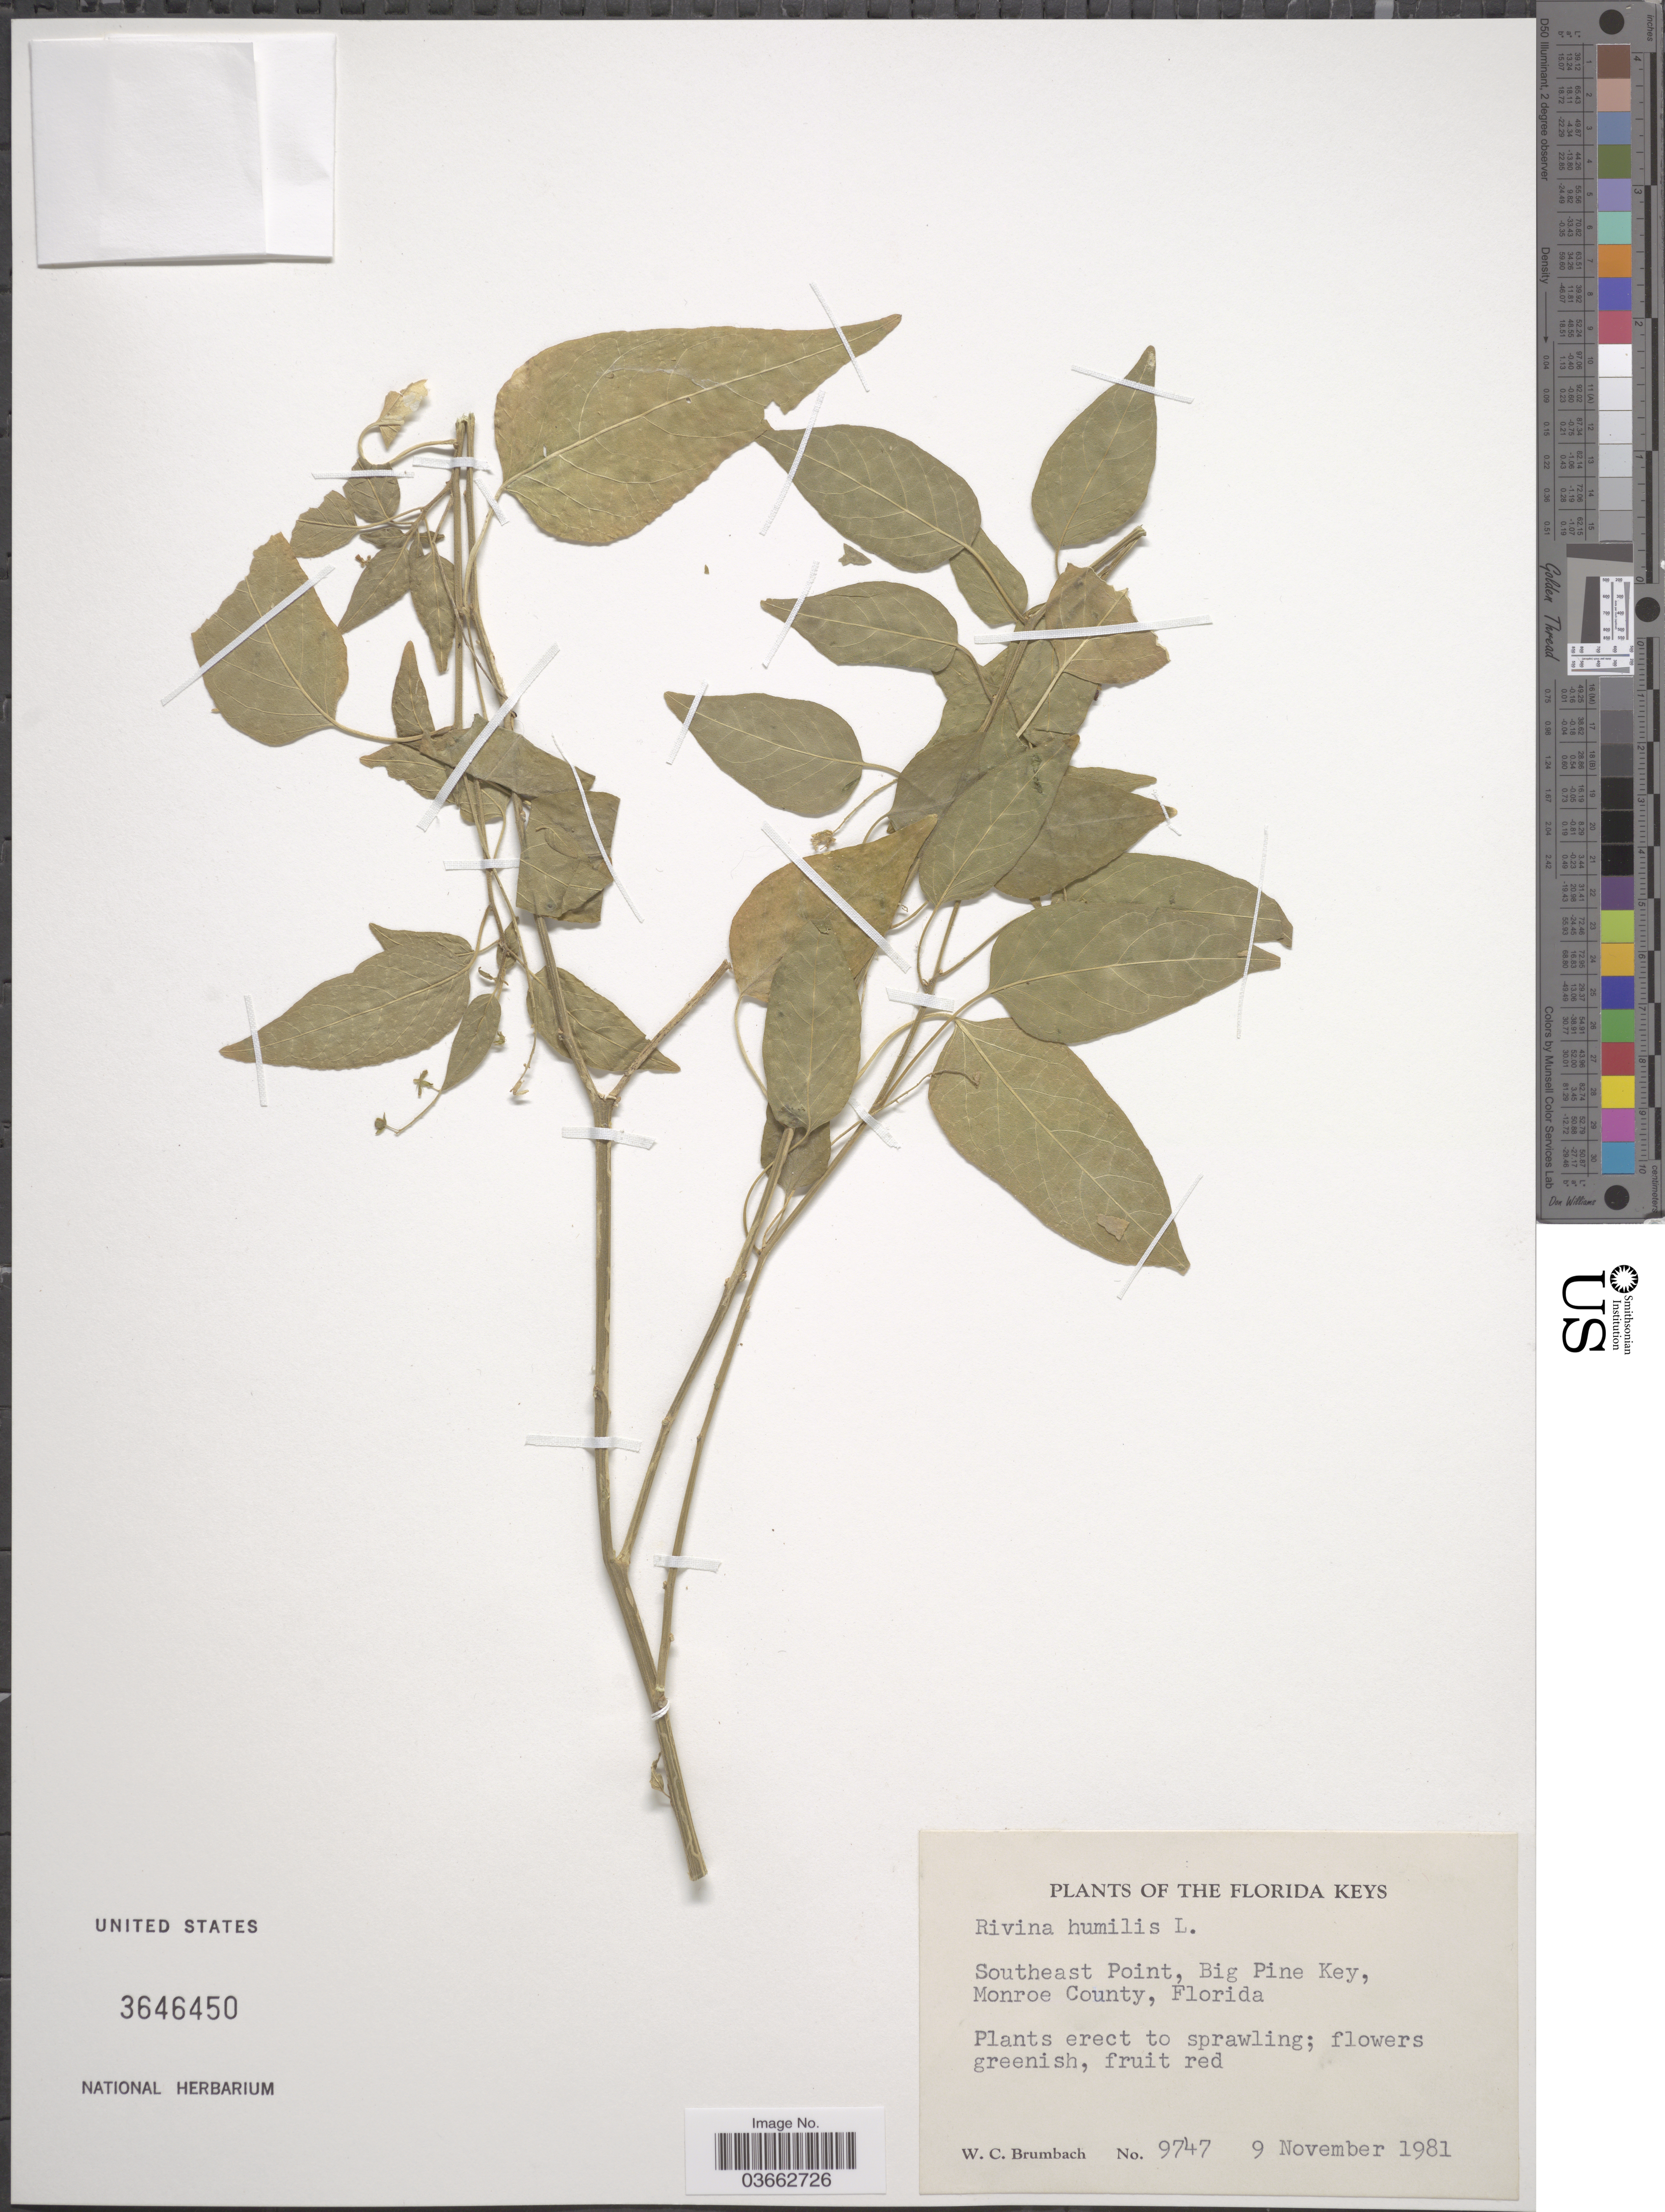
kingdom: Plantae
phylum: Tracheophyta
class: Magnoliopsida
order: Caryophyllales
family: Phytolaccaceae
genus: Rivina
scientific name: Rivina humilis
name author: L.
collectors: W. C. Brumbach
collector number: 9747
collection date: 1981-11-09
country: United States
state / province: Florida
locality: The Florida Keys. Southeast Point, Big Pine Key, Monroe County.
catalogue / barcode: US 3646450